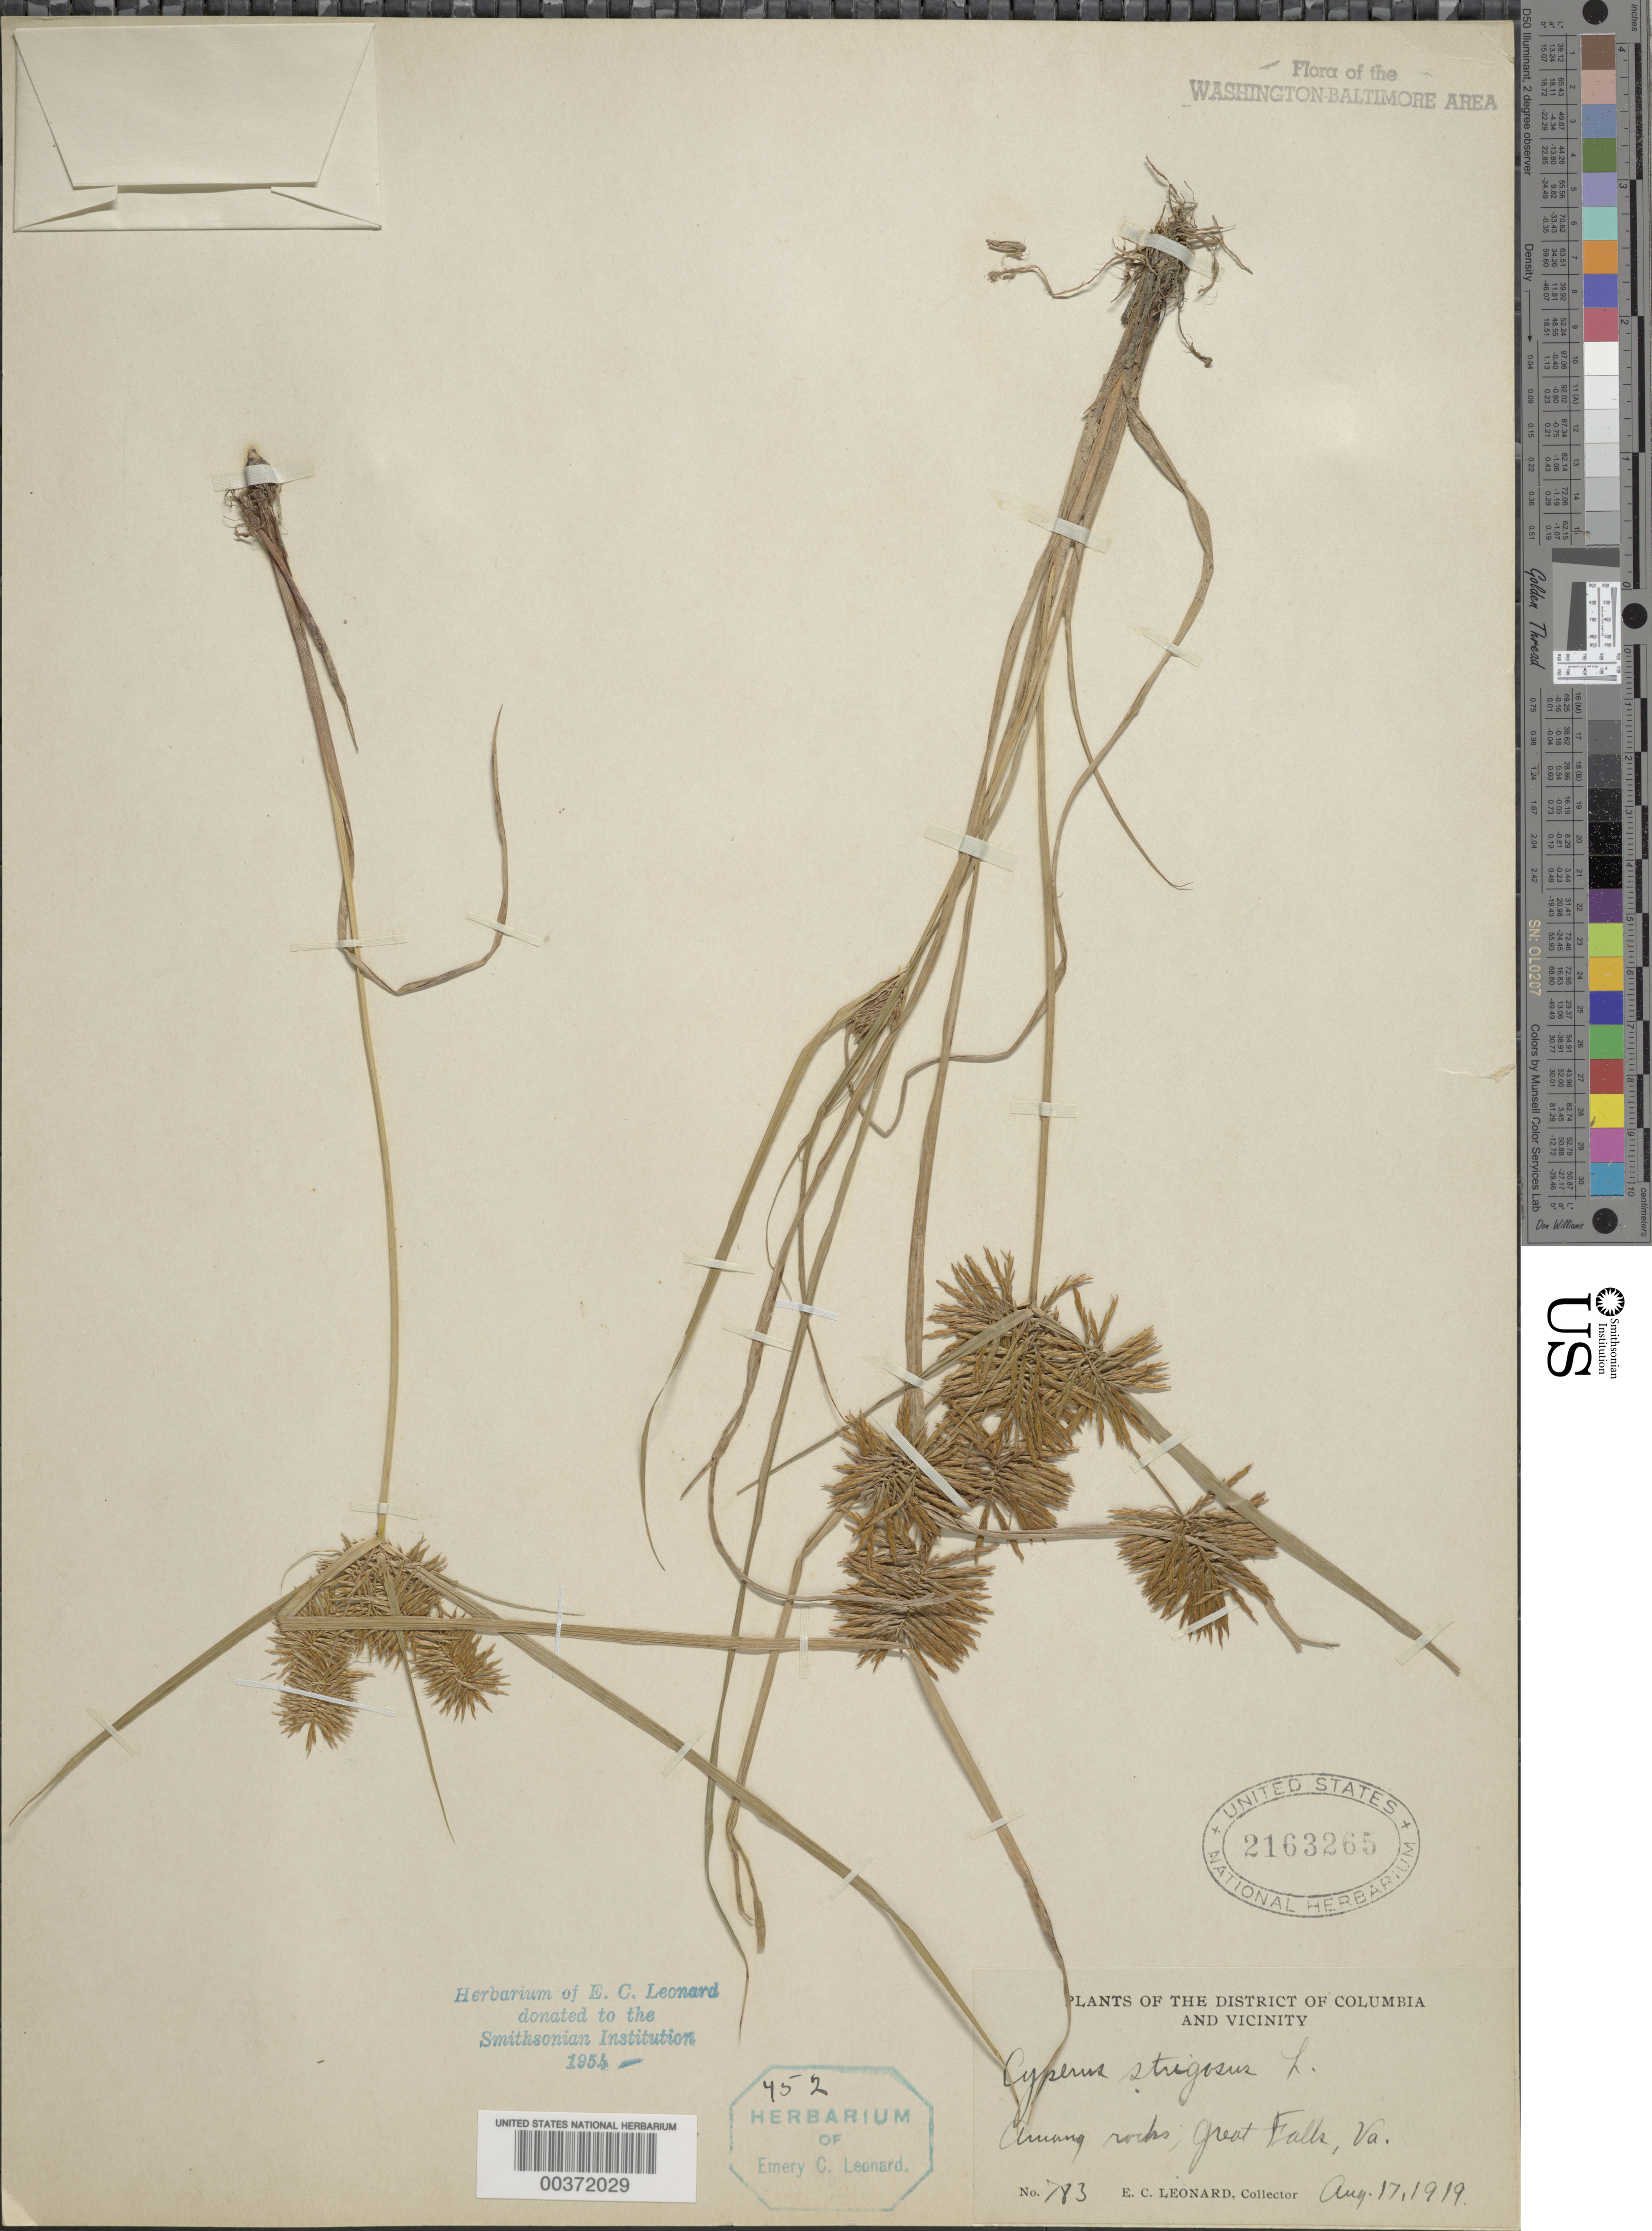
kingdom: Plantae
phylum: Tracheophyta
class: Liliopsida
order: Poales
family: Cyperaceae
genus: Cyperus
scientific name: Cyperus strigosus L.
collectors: E. C. Leonard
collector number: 783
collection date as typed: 17 Aug 1919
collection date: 1919-08-17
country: United States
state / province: Virginia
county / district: Fairfax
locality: Great Falls C. & O. Canal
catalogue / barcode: US 2163265